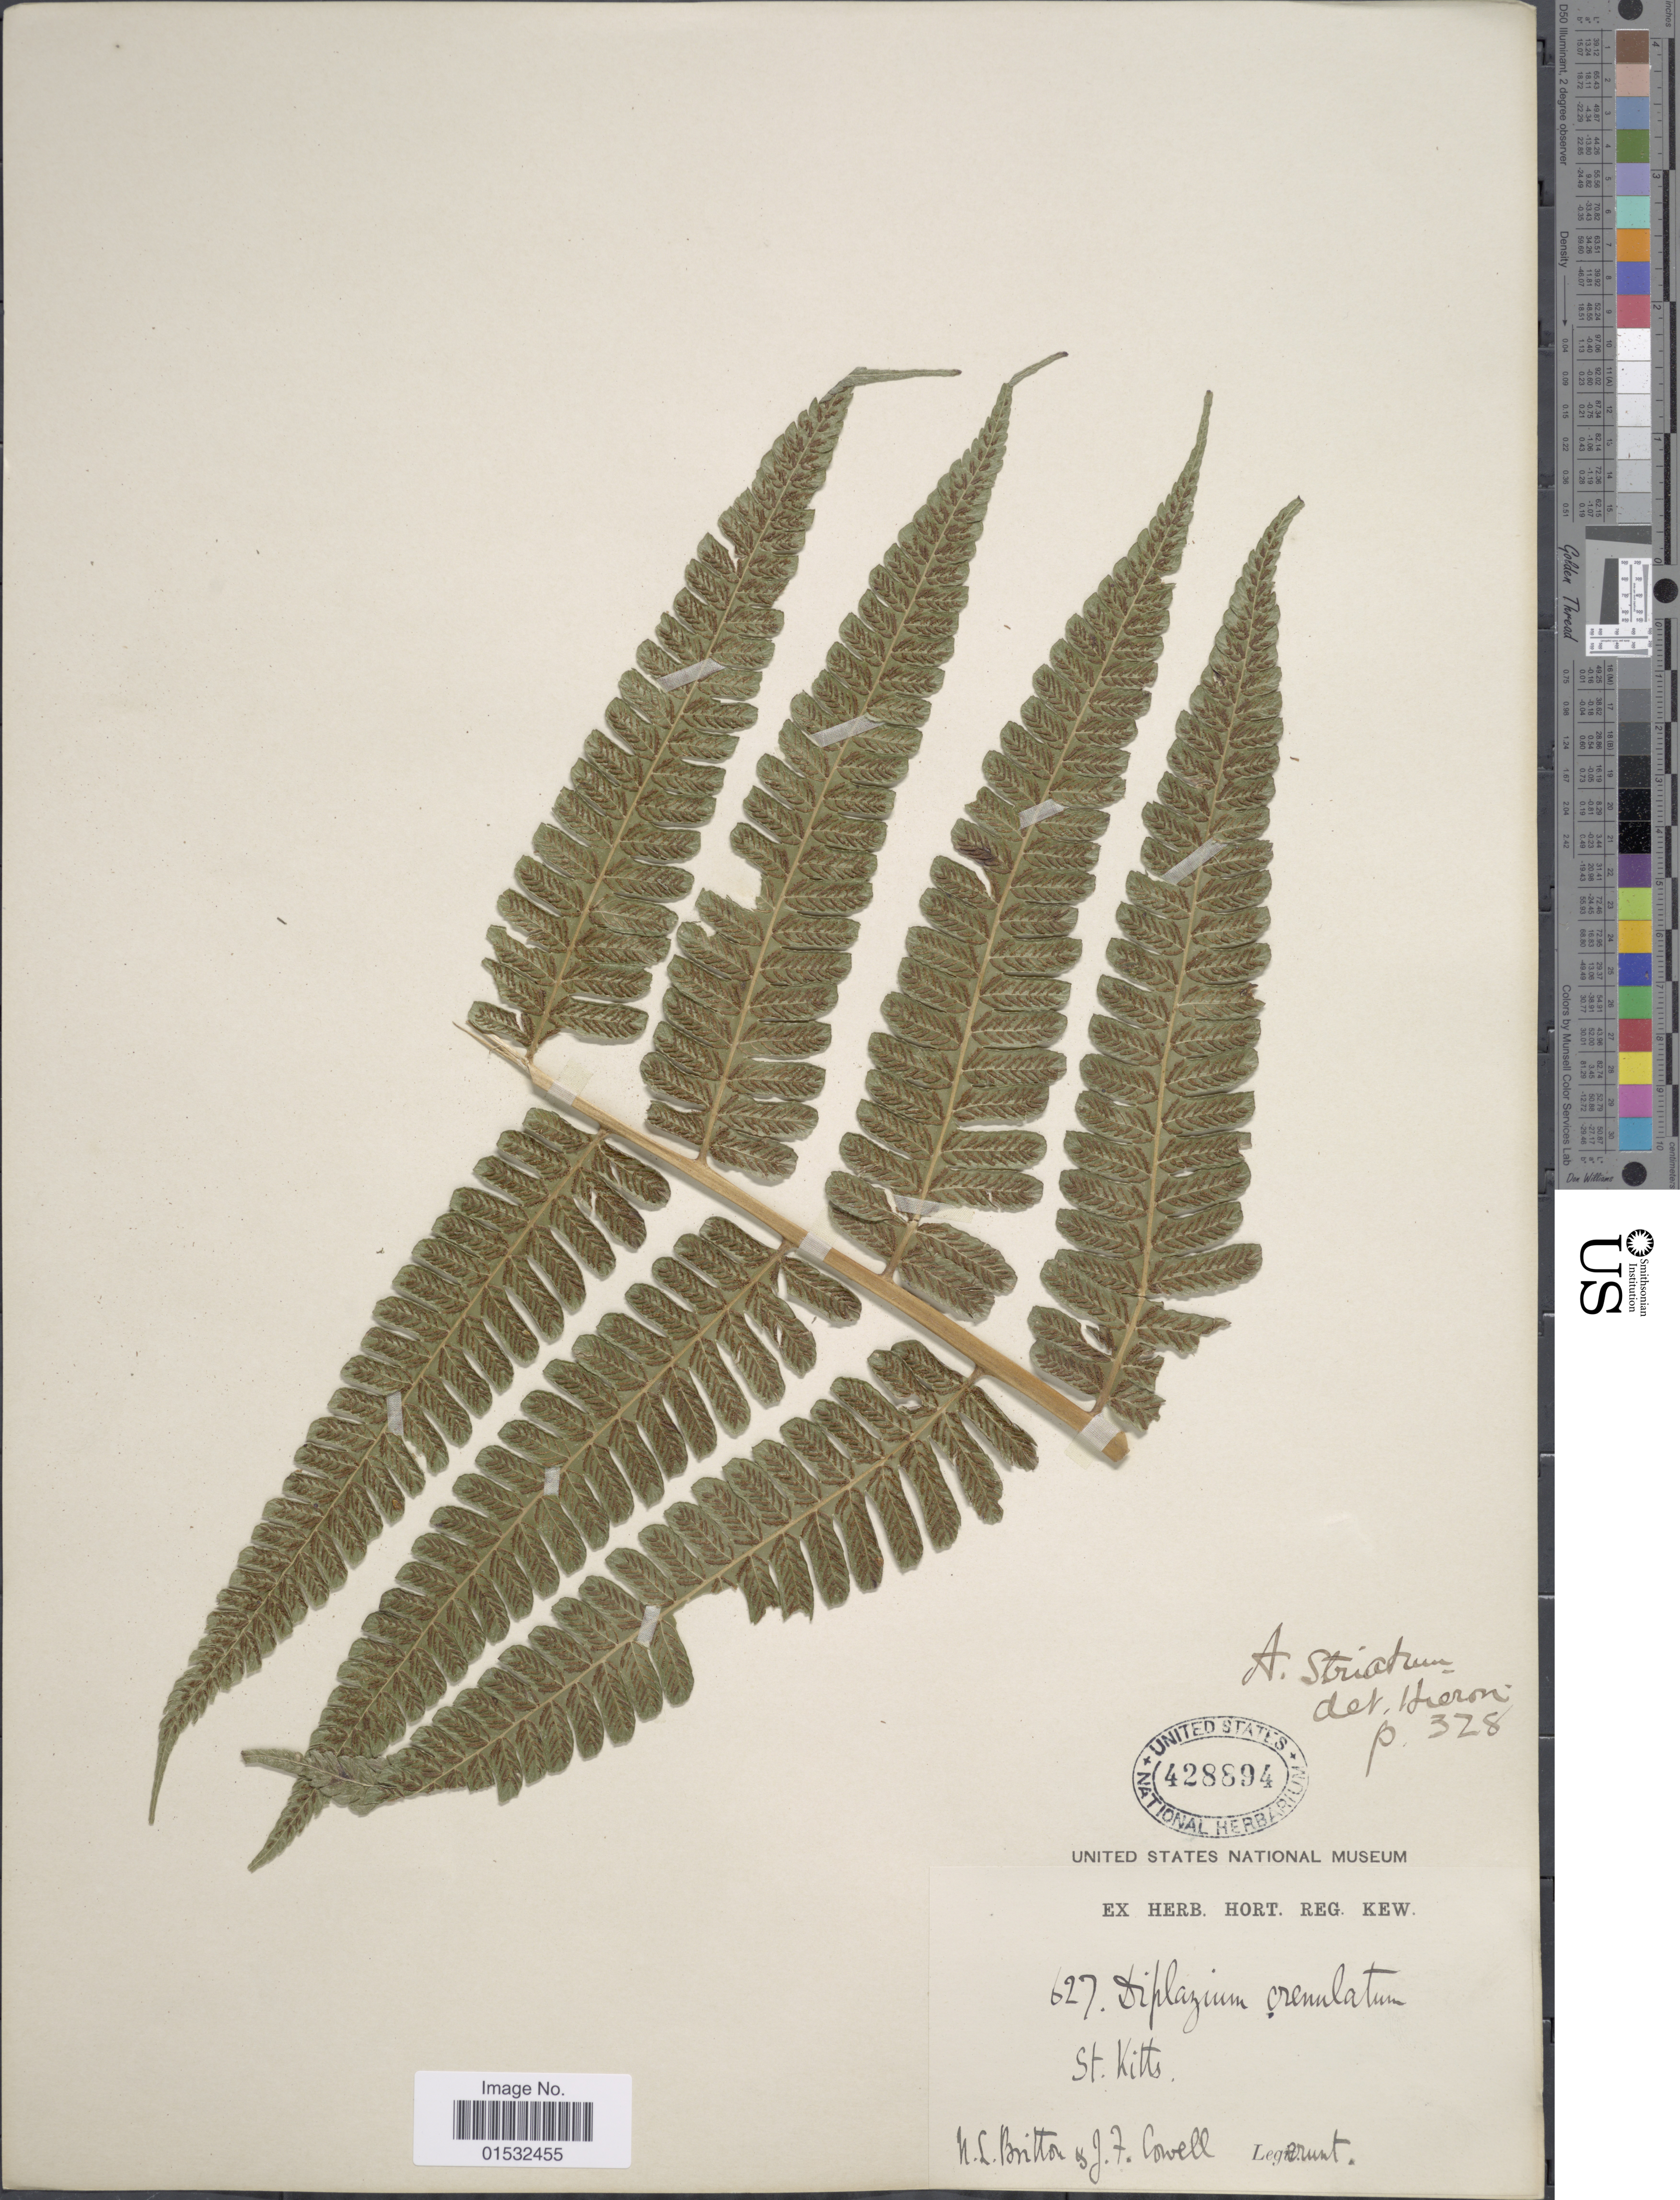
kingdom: Plantae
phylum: Tracheophyta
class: Polypodiopsida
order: Polypodiales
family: Athyriaceae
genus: Diplazium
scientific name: Diplazium striatum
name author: (L.) C. Presl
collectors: N. Britton & J. F. Cowell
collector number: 627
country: St. Christopher-Nevis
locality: St. Kitts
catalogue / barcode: US 428894